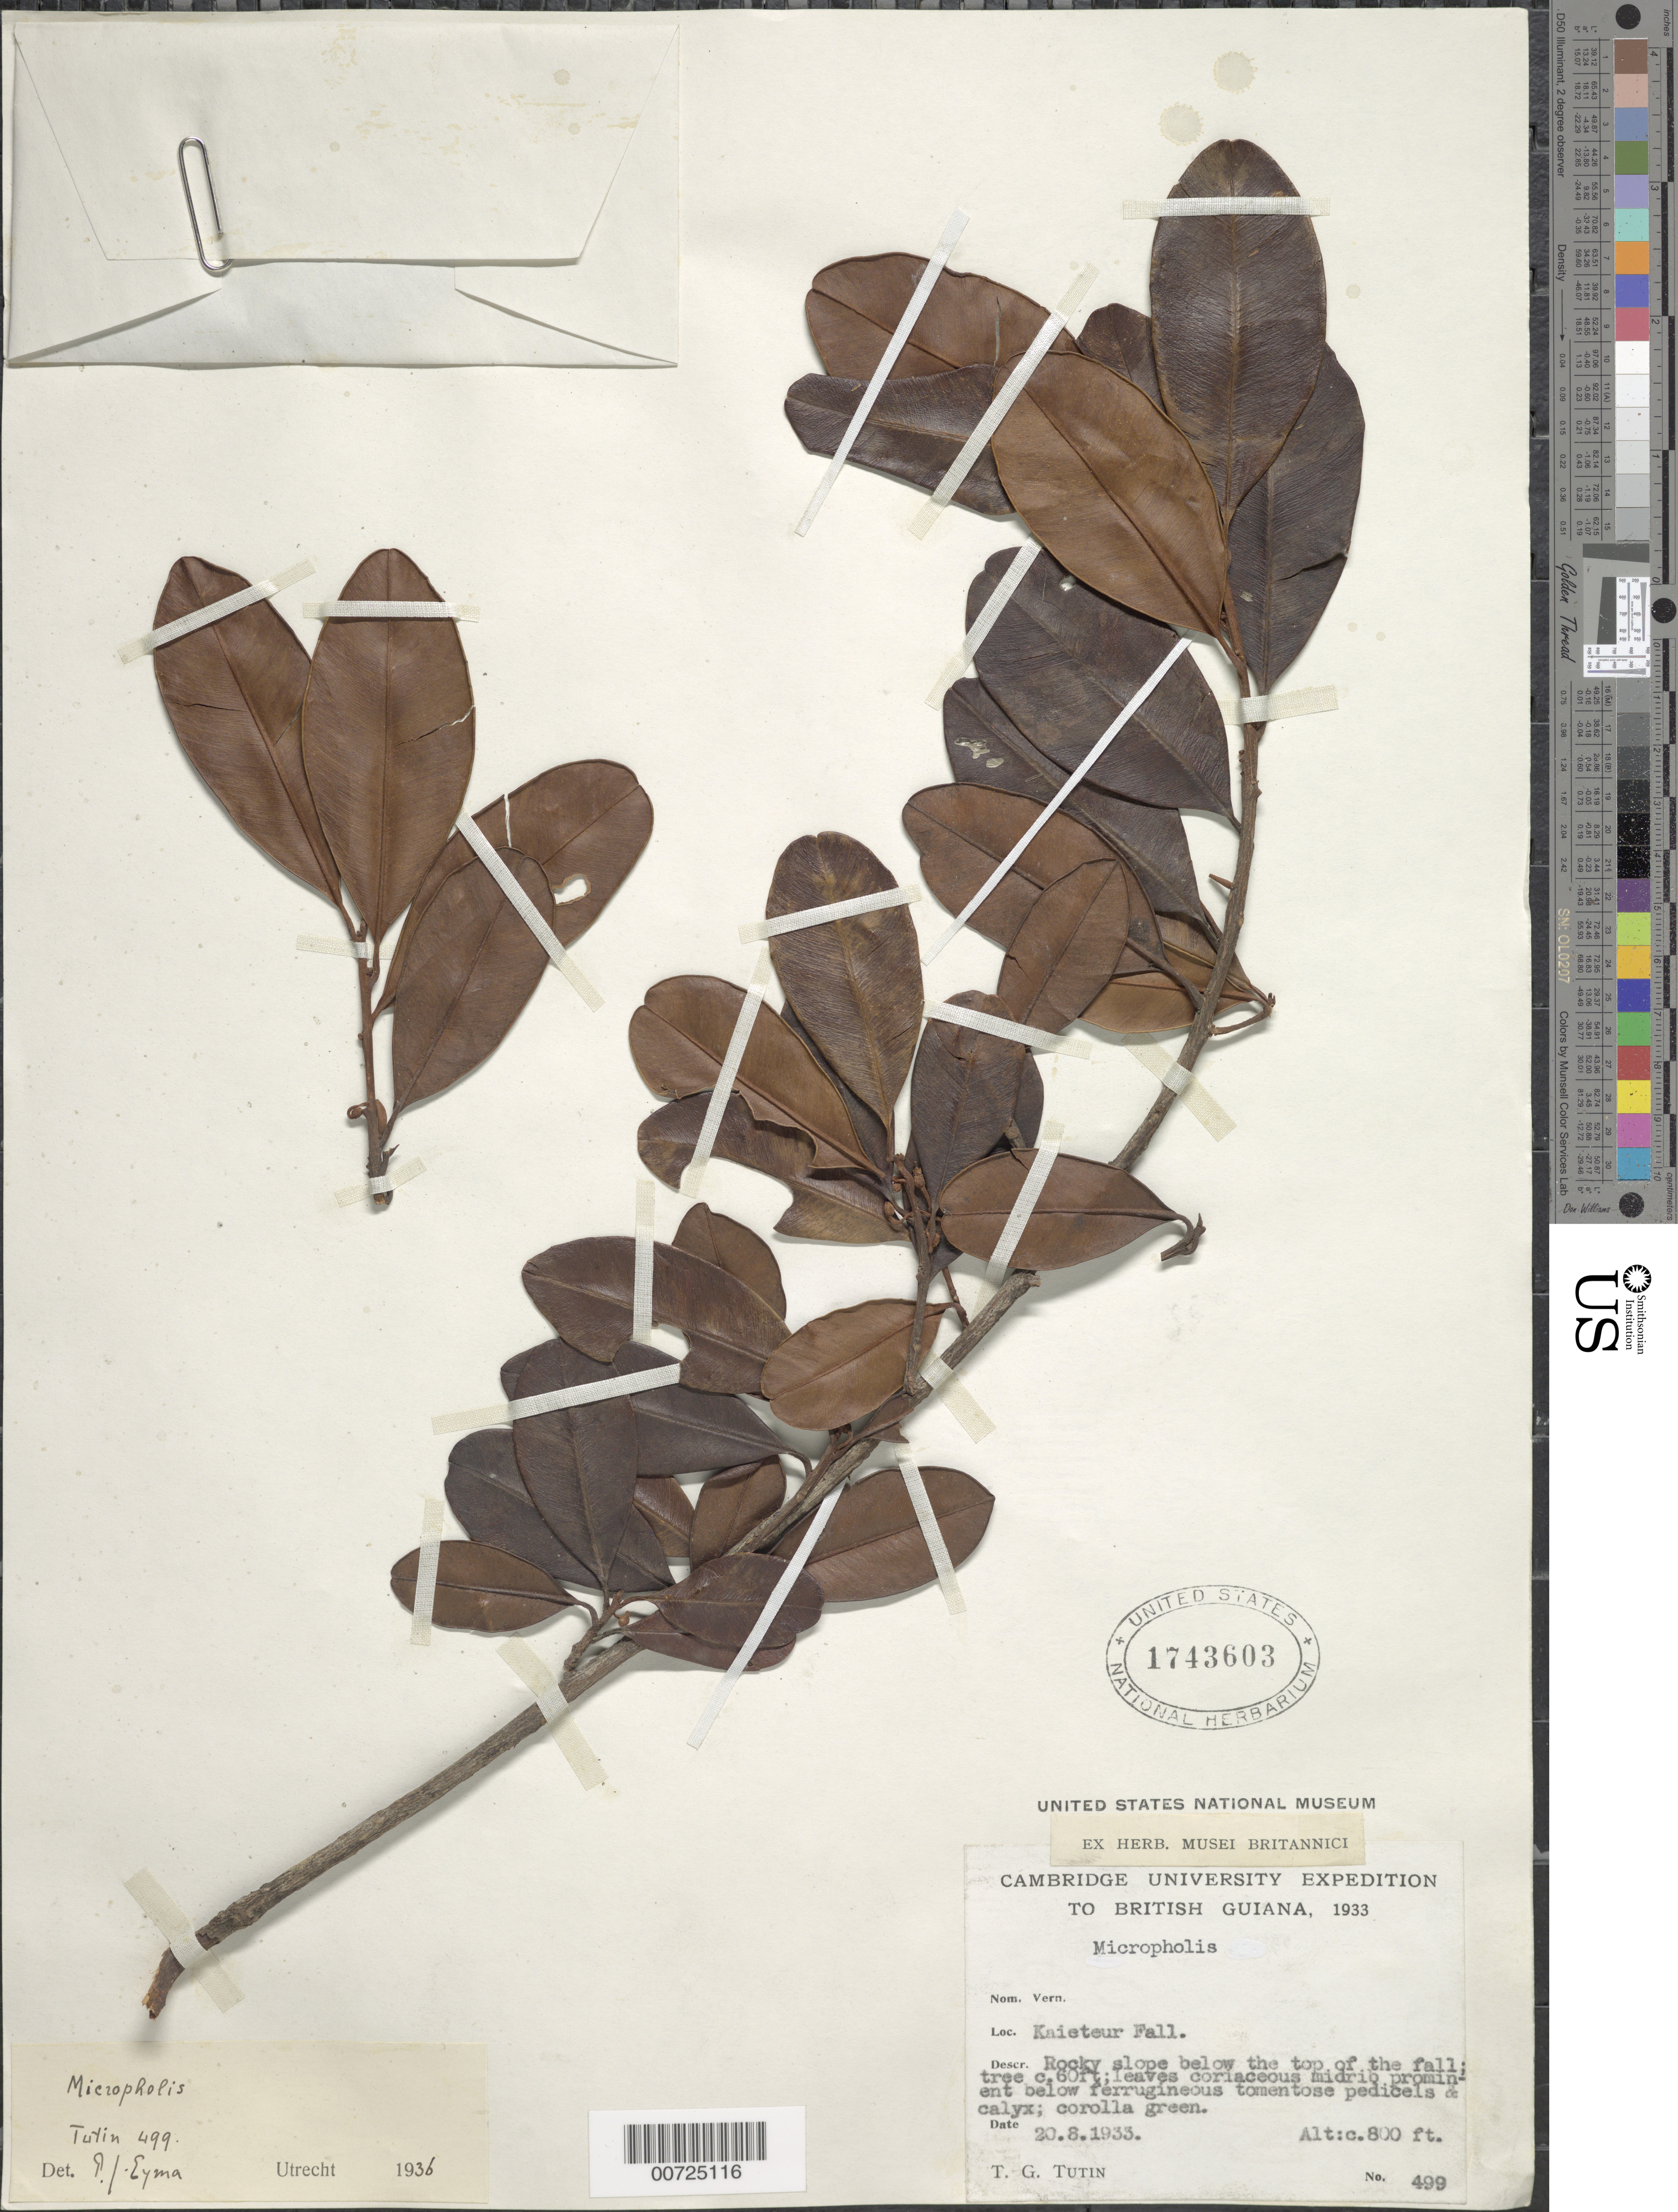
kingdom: Plantae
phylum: Tracheophyta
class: Magnoliopsida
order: Ericales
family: Sapotaceae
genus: Micropholis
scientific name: Micropholis sp.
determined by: Eyma, P. J.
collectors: T. G. Tutin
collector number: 499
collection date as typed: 20-Aug-33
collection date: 1933-08-20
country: Guyana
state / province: Potaro-Siparuni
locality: Kaieteur Falls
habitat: Rocky slope below top of falls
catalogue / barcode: US 1743603